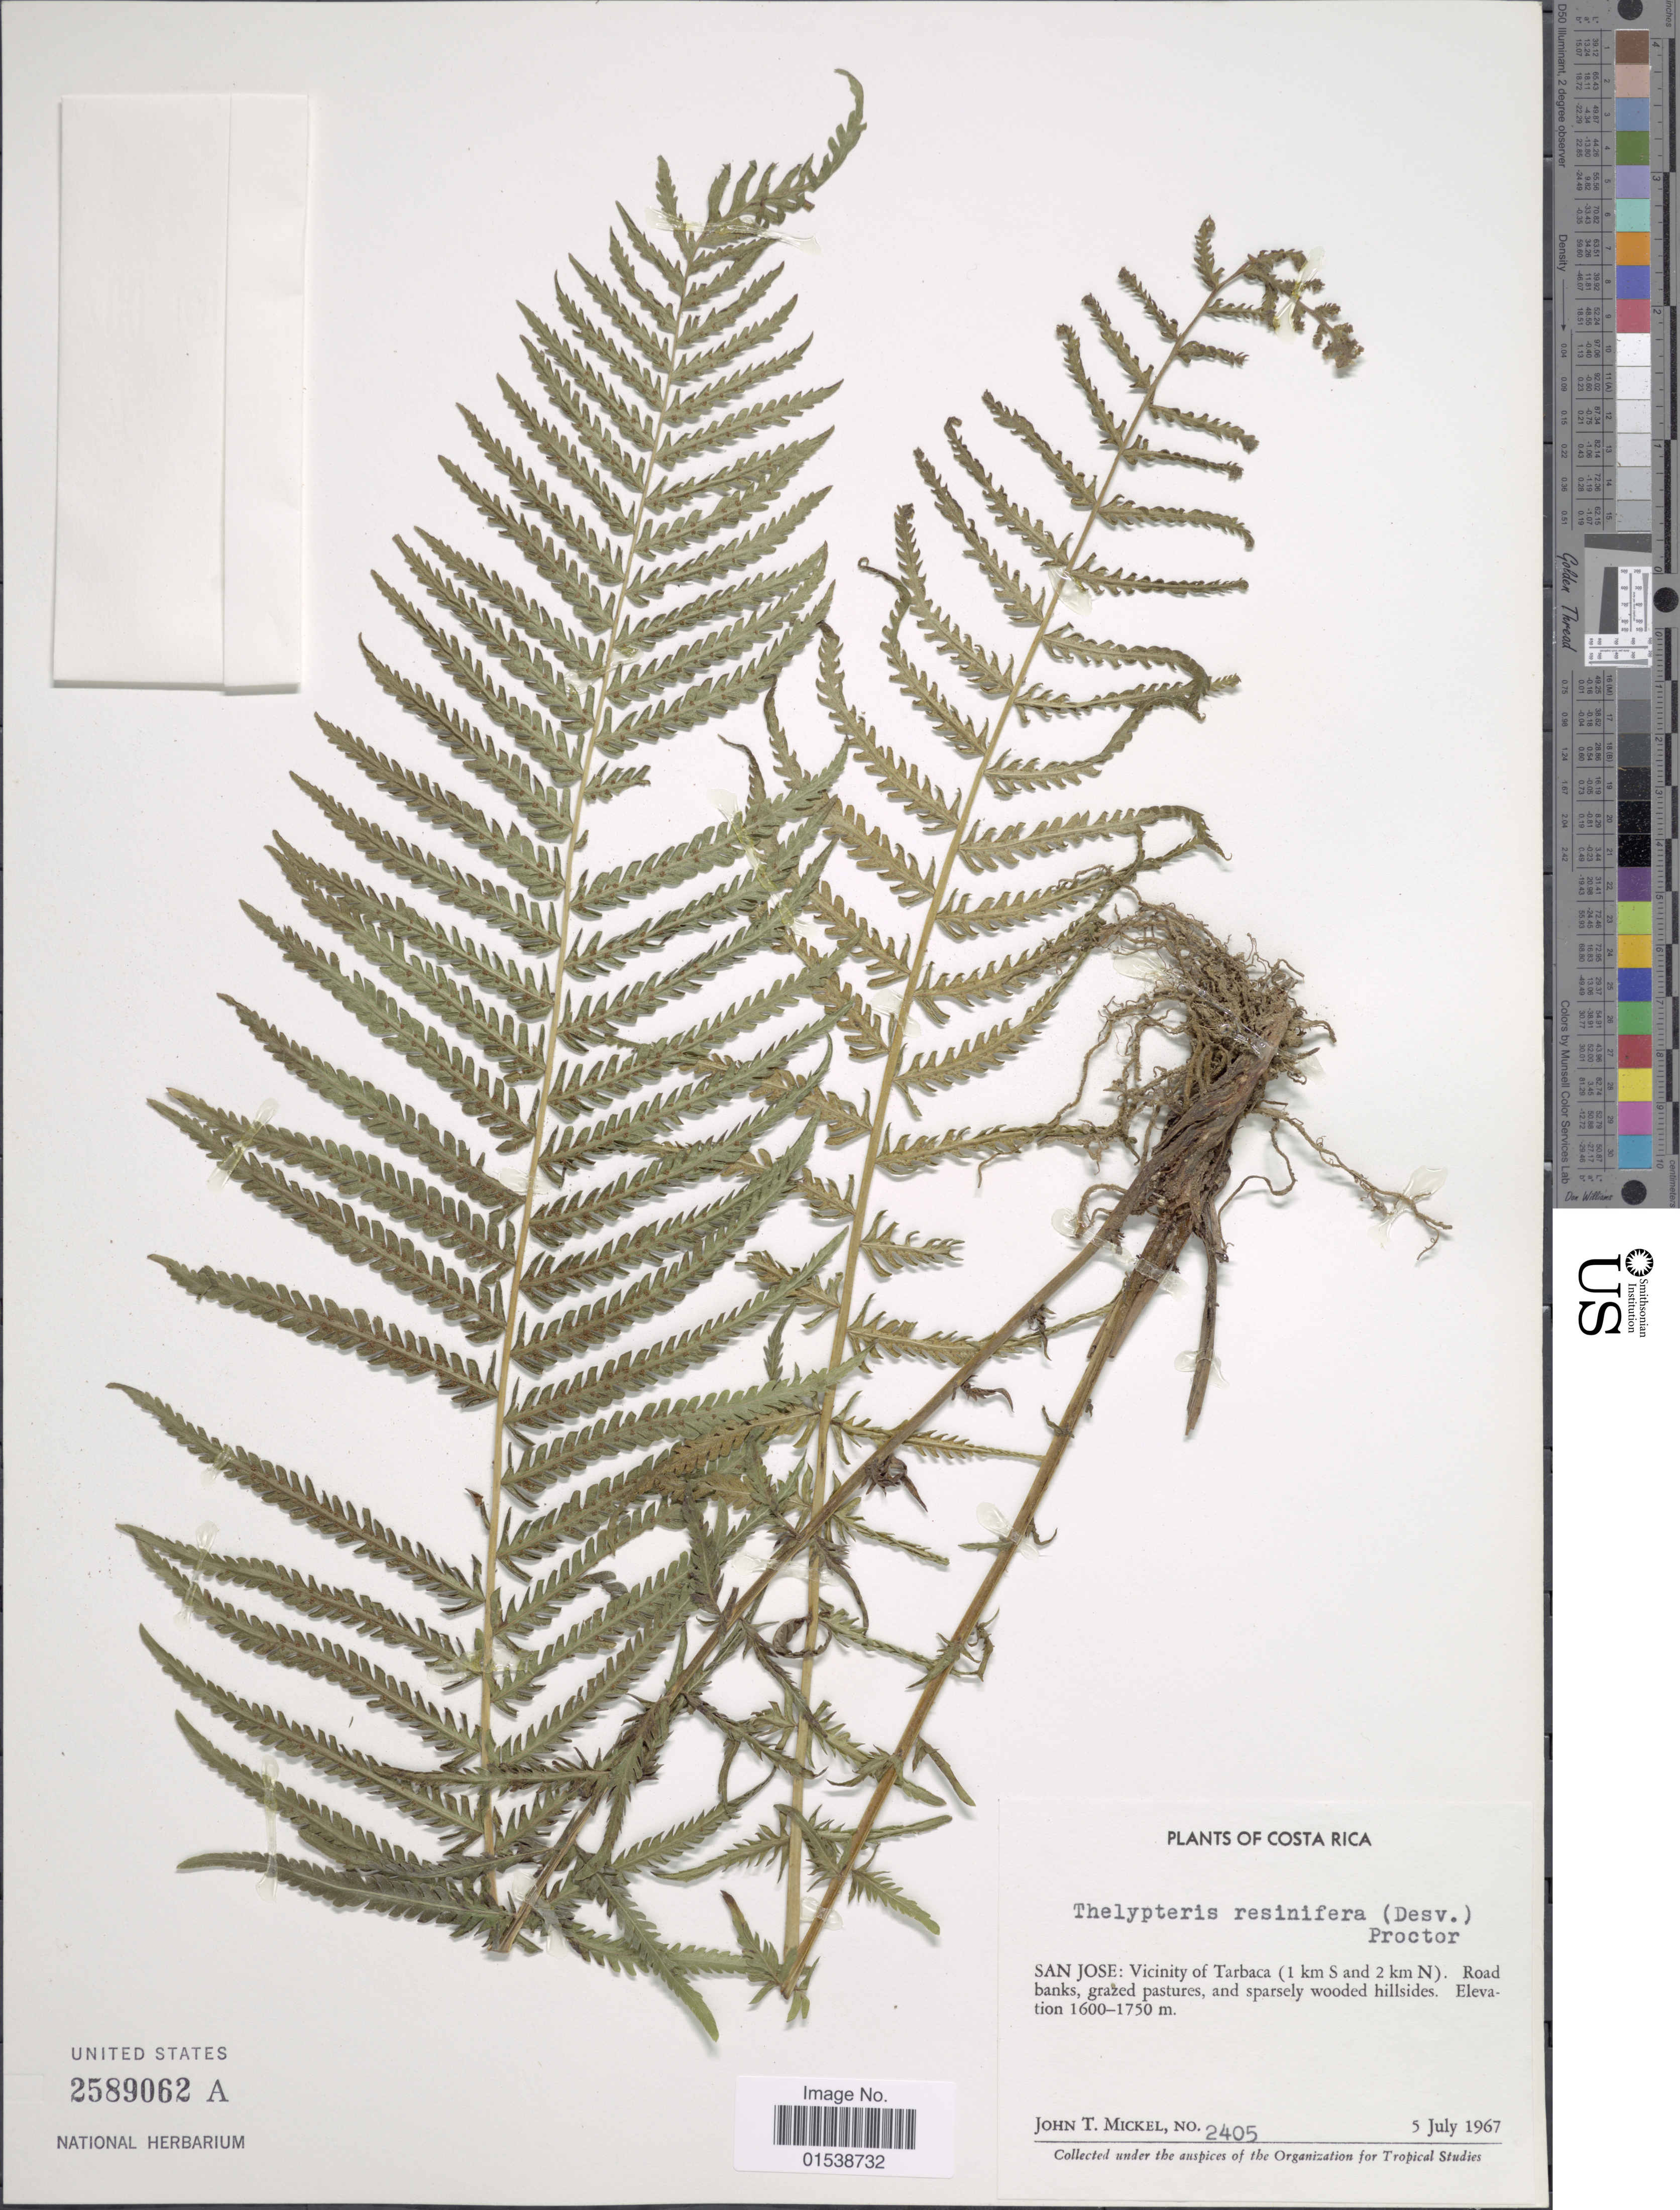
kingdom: Plantae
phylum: Tracheophyta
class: Polypodiopsida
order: Polypodiales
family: Thelypteridaceae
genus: Amauropelta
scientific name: Amauropelta resinifera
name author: (Desv.) Pic. Serm.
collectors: J. T. Mickel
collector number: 2405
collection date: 1967-07-05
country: Costa Rica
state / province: San José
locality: San Jose: Vicinity of Tarbaca (1 km S and 2 km N)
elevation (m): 1600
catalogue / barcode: US 2589062A